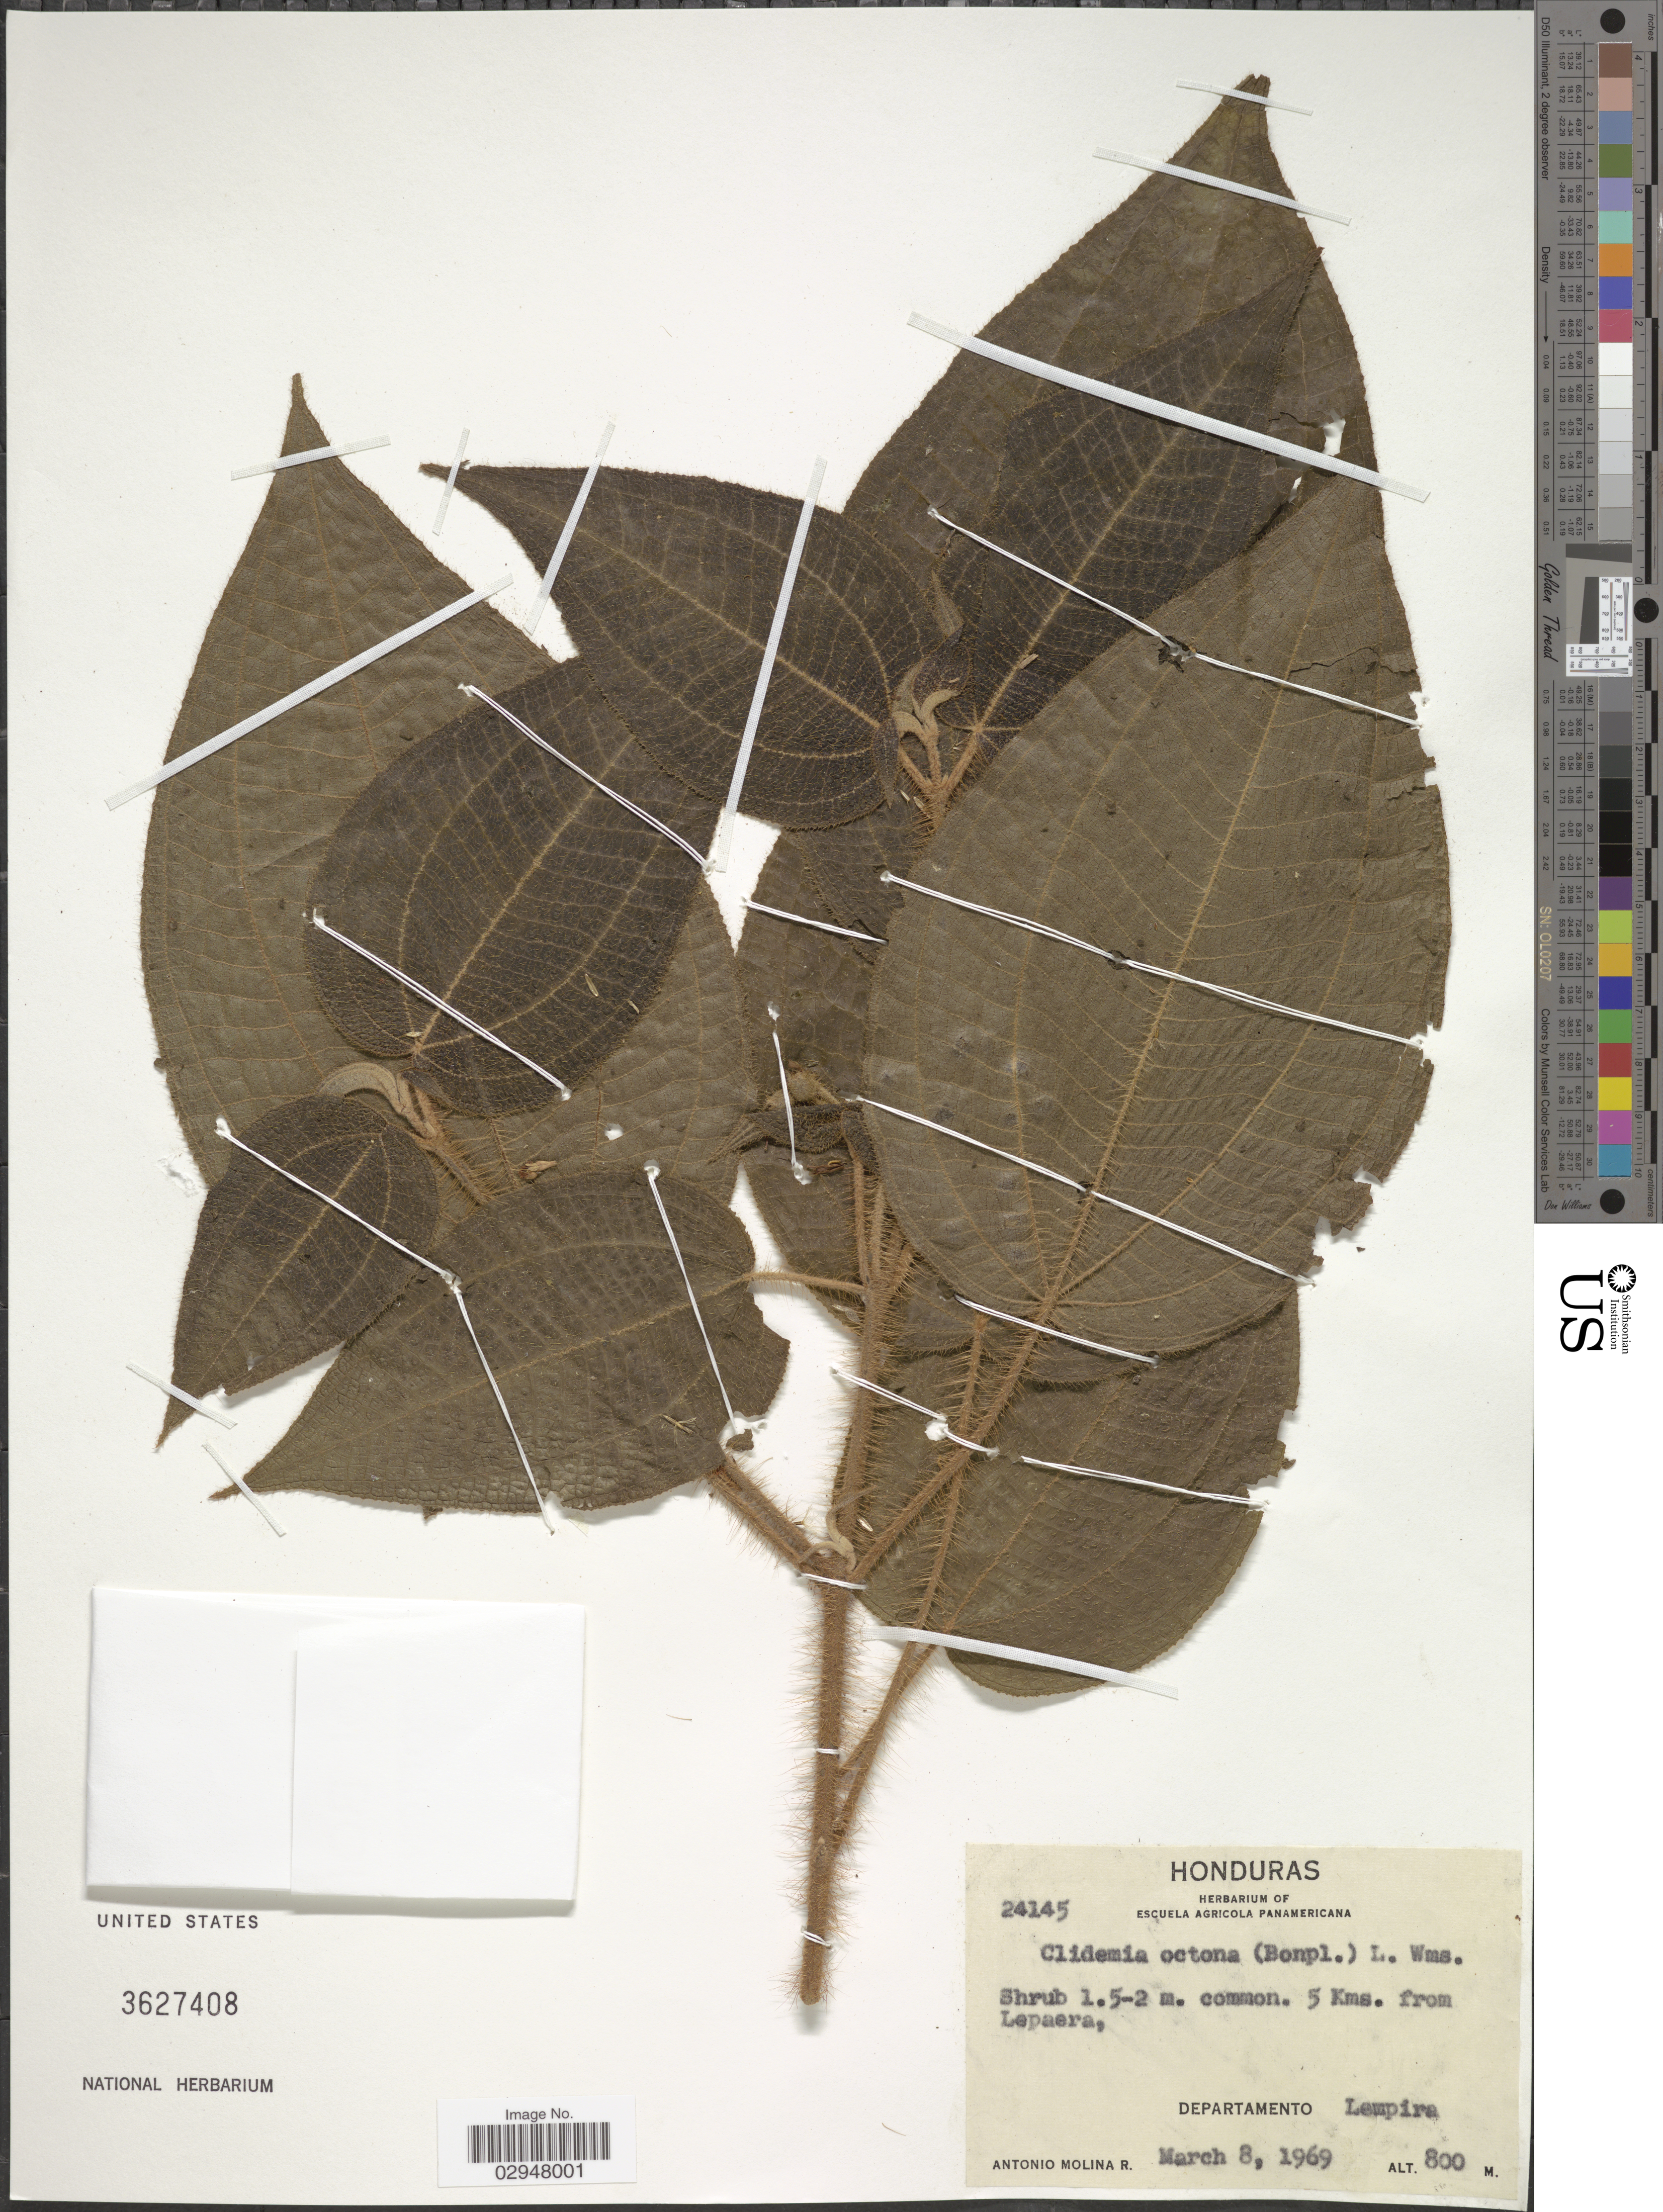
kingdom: Plantae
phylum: Tracheophyta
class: Magnoliopsida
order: Myrtales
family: Melastomataceae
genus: Clidemia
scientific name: Clidemia octona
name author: (Bonpl.) L.O. Williams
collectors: A. Molina R.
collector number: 24145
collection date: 1969-03-08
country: Honduras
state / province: Lempira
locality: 5 Kms. from Lepaera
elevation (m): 800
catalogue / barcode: US 3627408